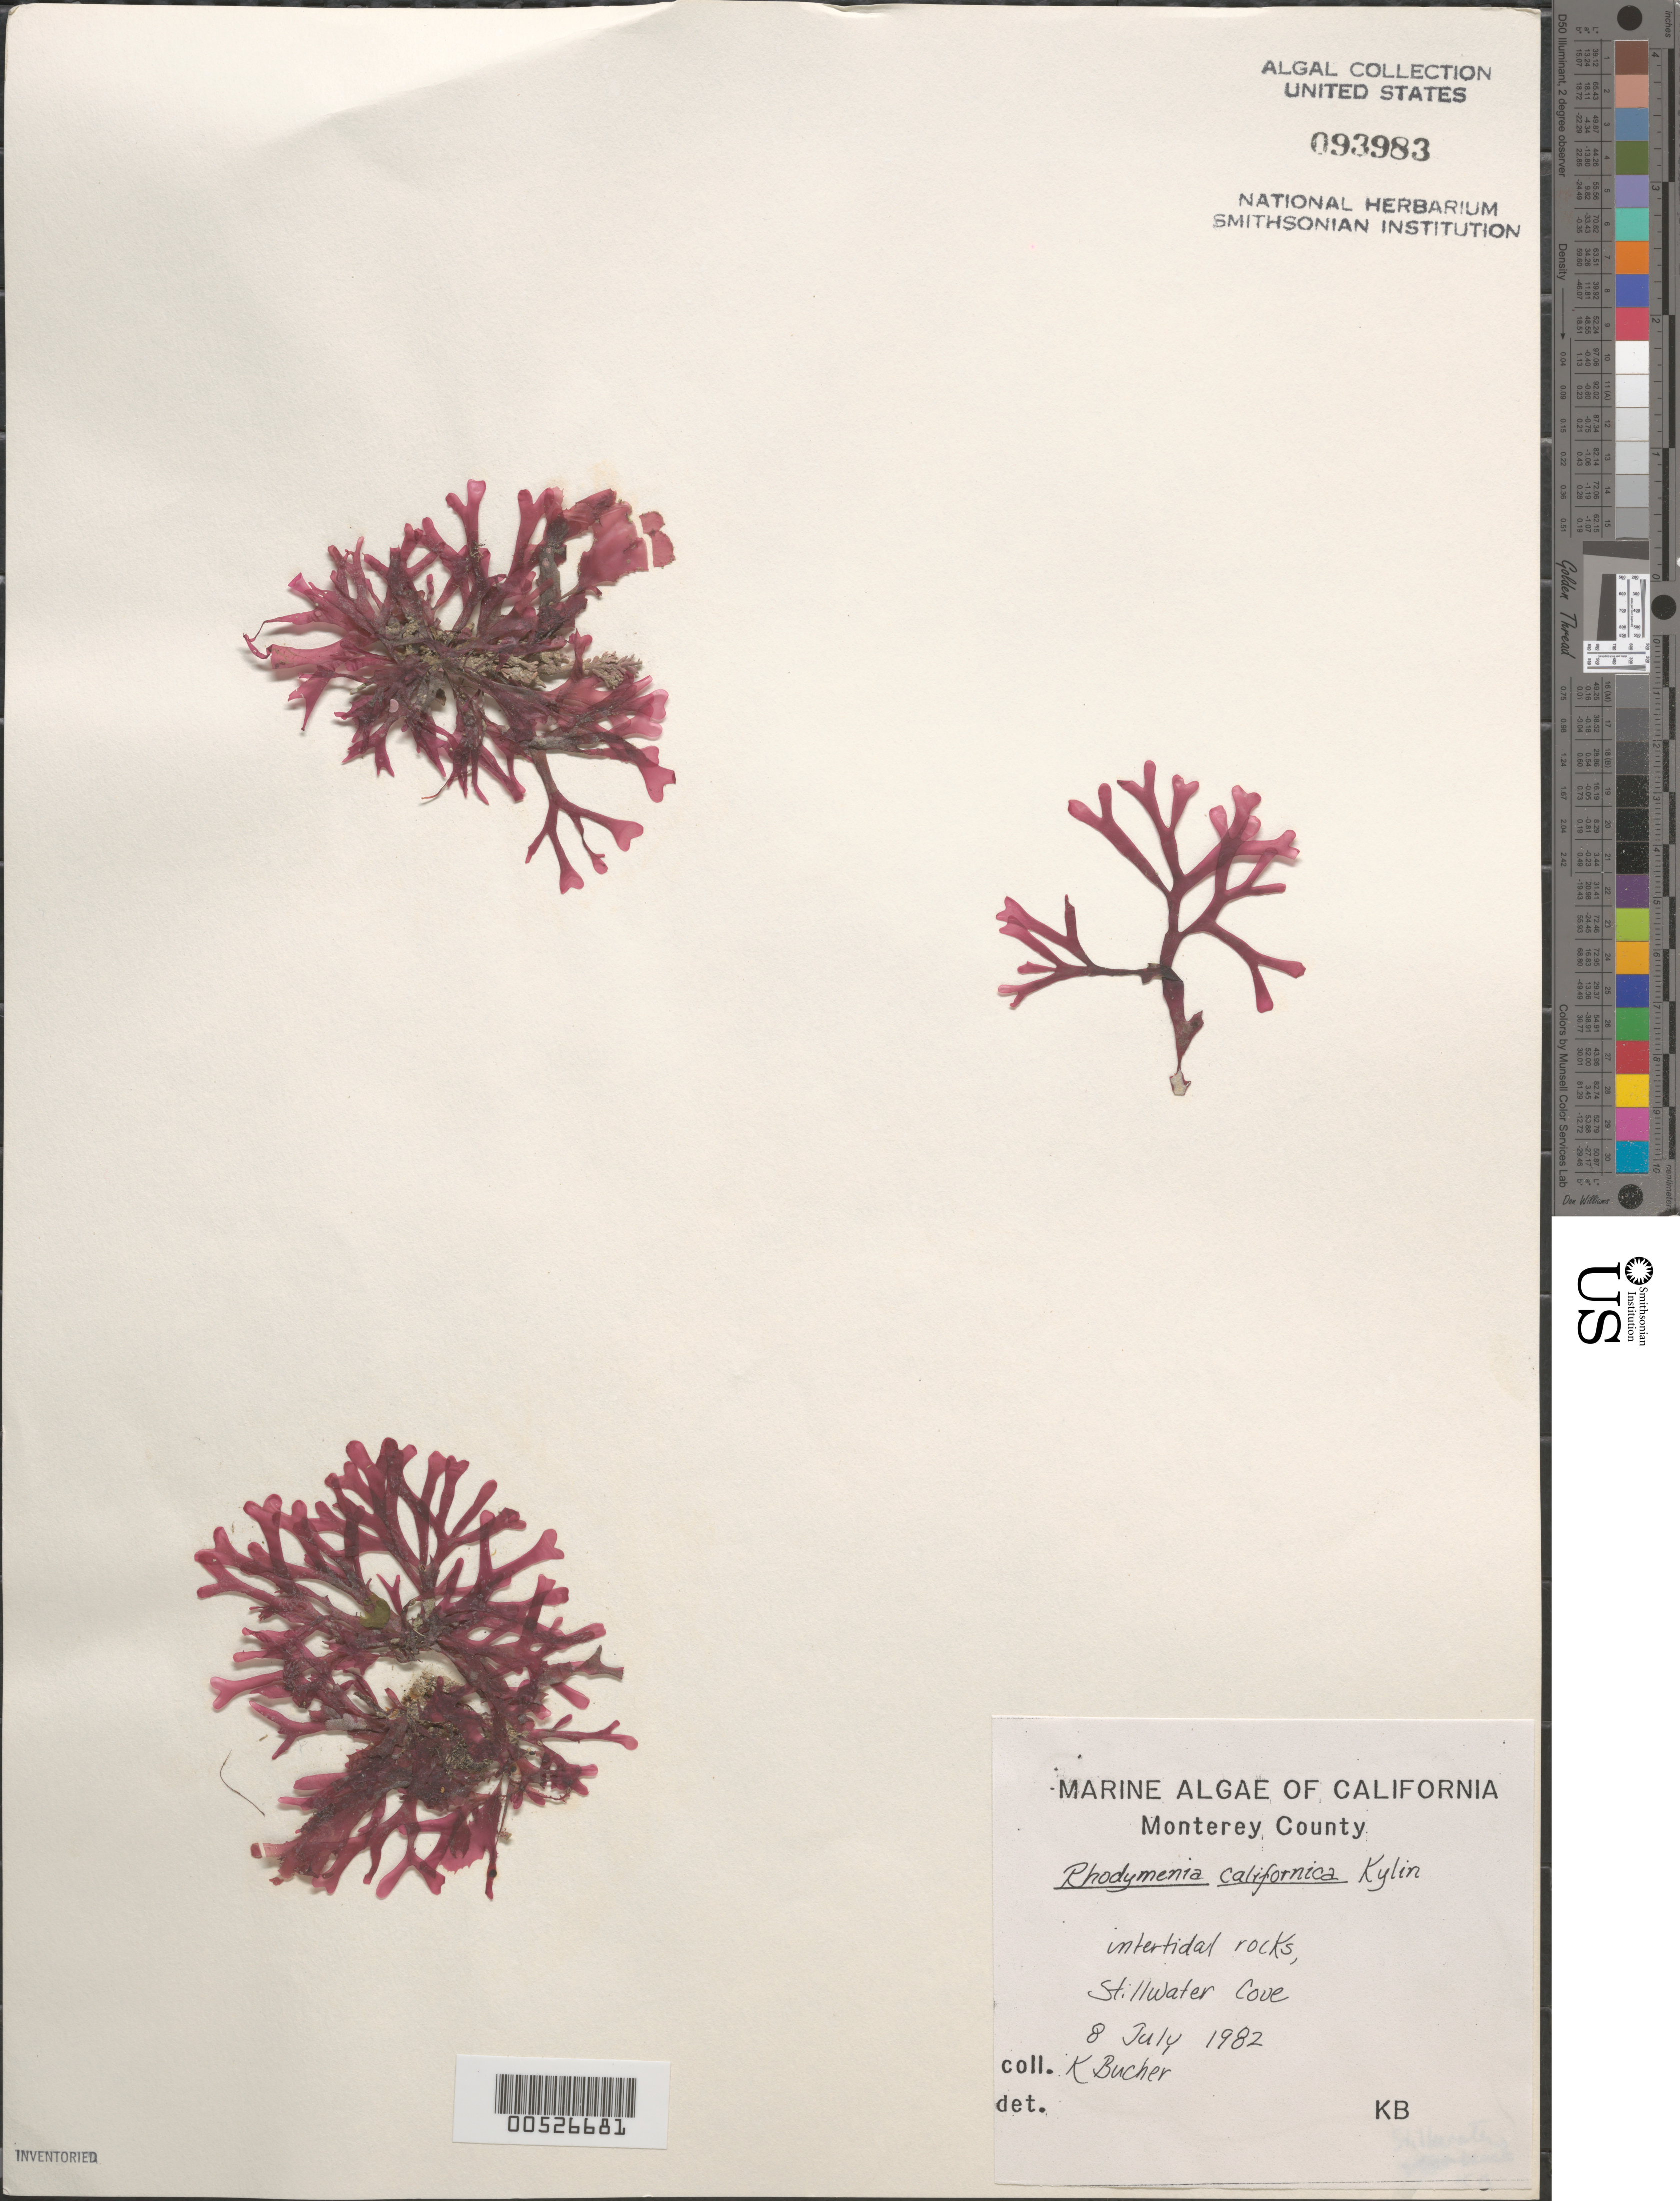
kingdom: Plantae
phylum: Rhodophyta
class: Florideophyceae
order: Rhodymeniales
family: Rhodymeniaceae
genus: Rhodymenia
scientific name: Rhodymenia californica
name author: Kylin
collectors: K. E. Bucher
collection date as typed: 08 Jul 1982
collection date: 1982-07-08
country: United States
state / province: California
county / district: Monterey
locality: Stillwater Cove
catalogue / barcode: US 93983